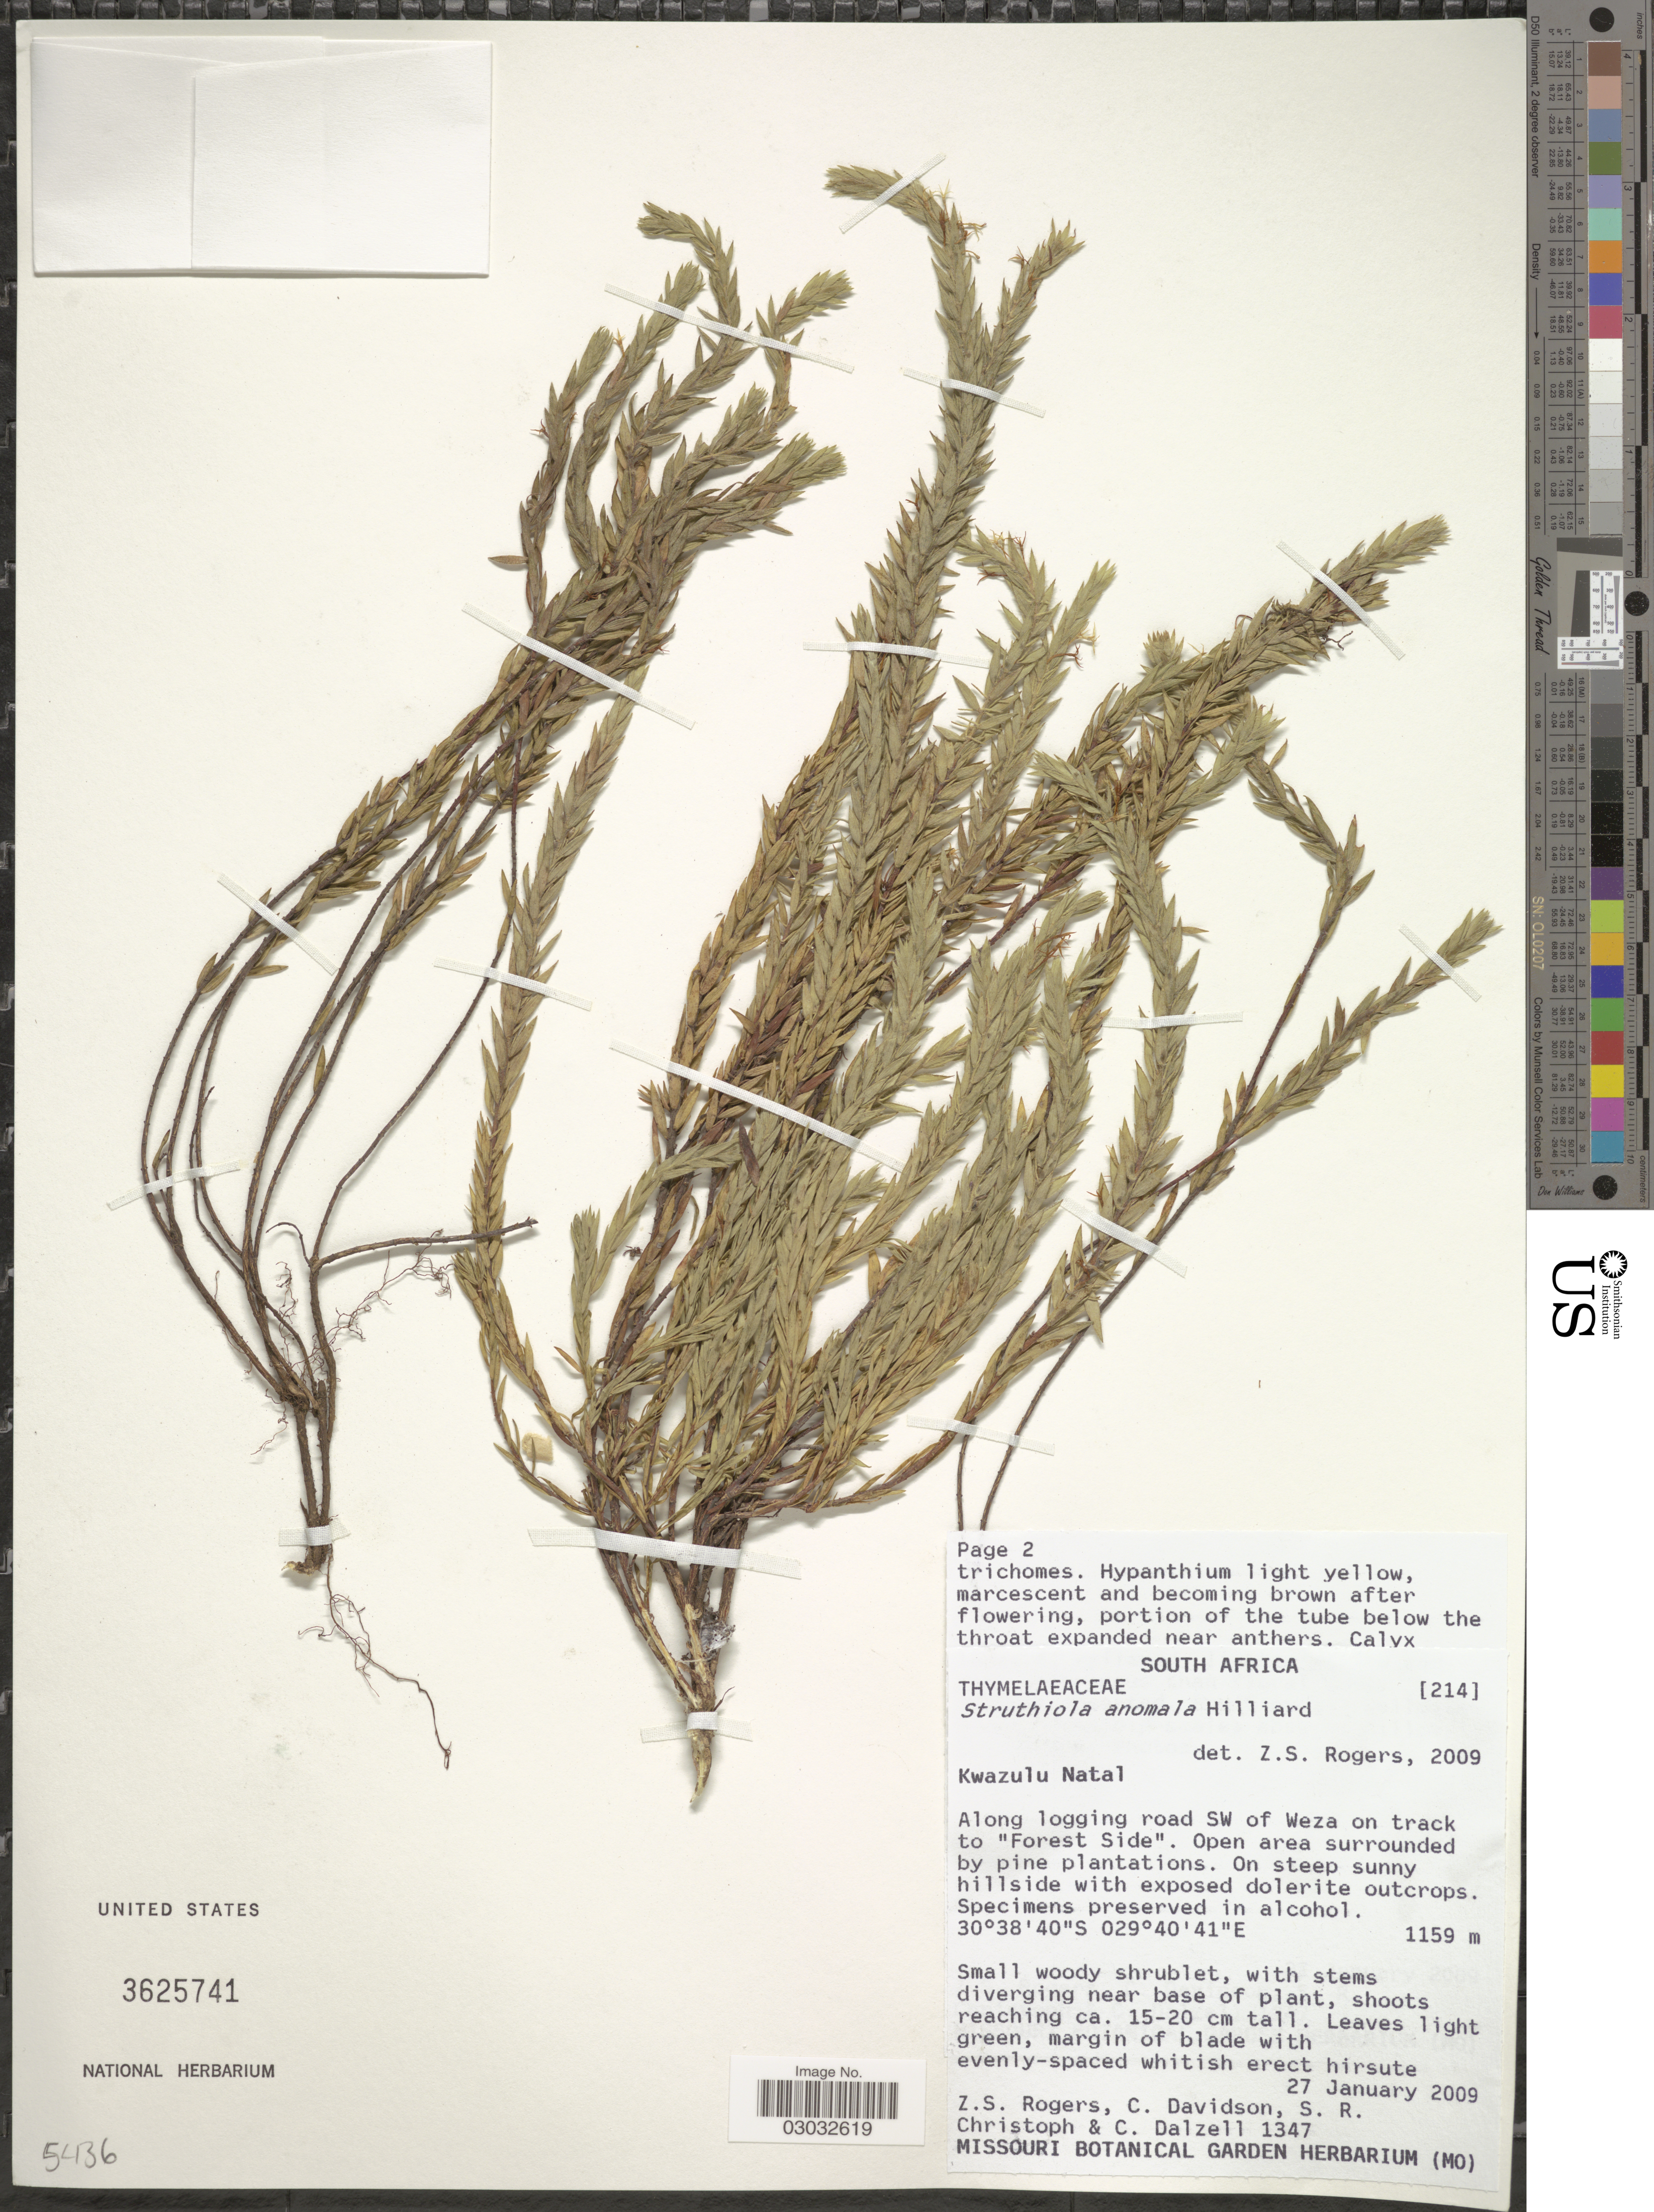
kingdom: Plantae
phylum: Tracheophyta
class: Magnoliopsida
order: Malvales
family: Thymelaeaceae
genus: Struthiola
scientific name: Struthiola anomala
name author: Hilliard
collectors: Z. S. Rogers, C. Davidson, S. Christoph & C. Dalzell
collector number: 1347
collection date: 2009-01-27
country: South Africa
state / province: KwaZulu-Natal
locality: Along logging road SW of Weza on track to "Forest Side".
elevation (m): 1159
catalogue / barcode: US 3625741